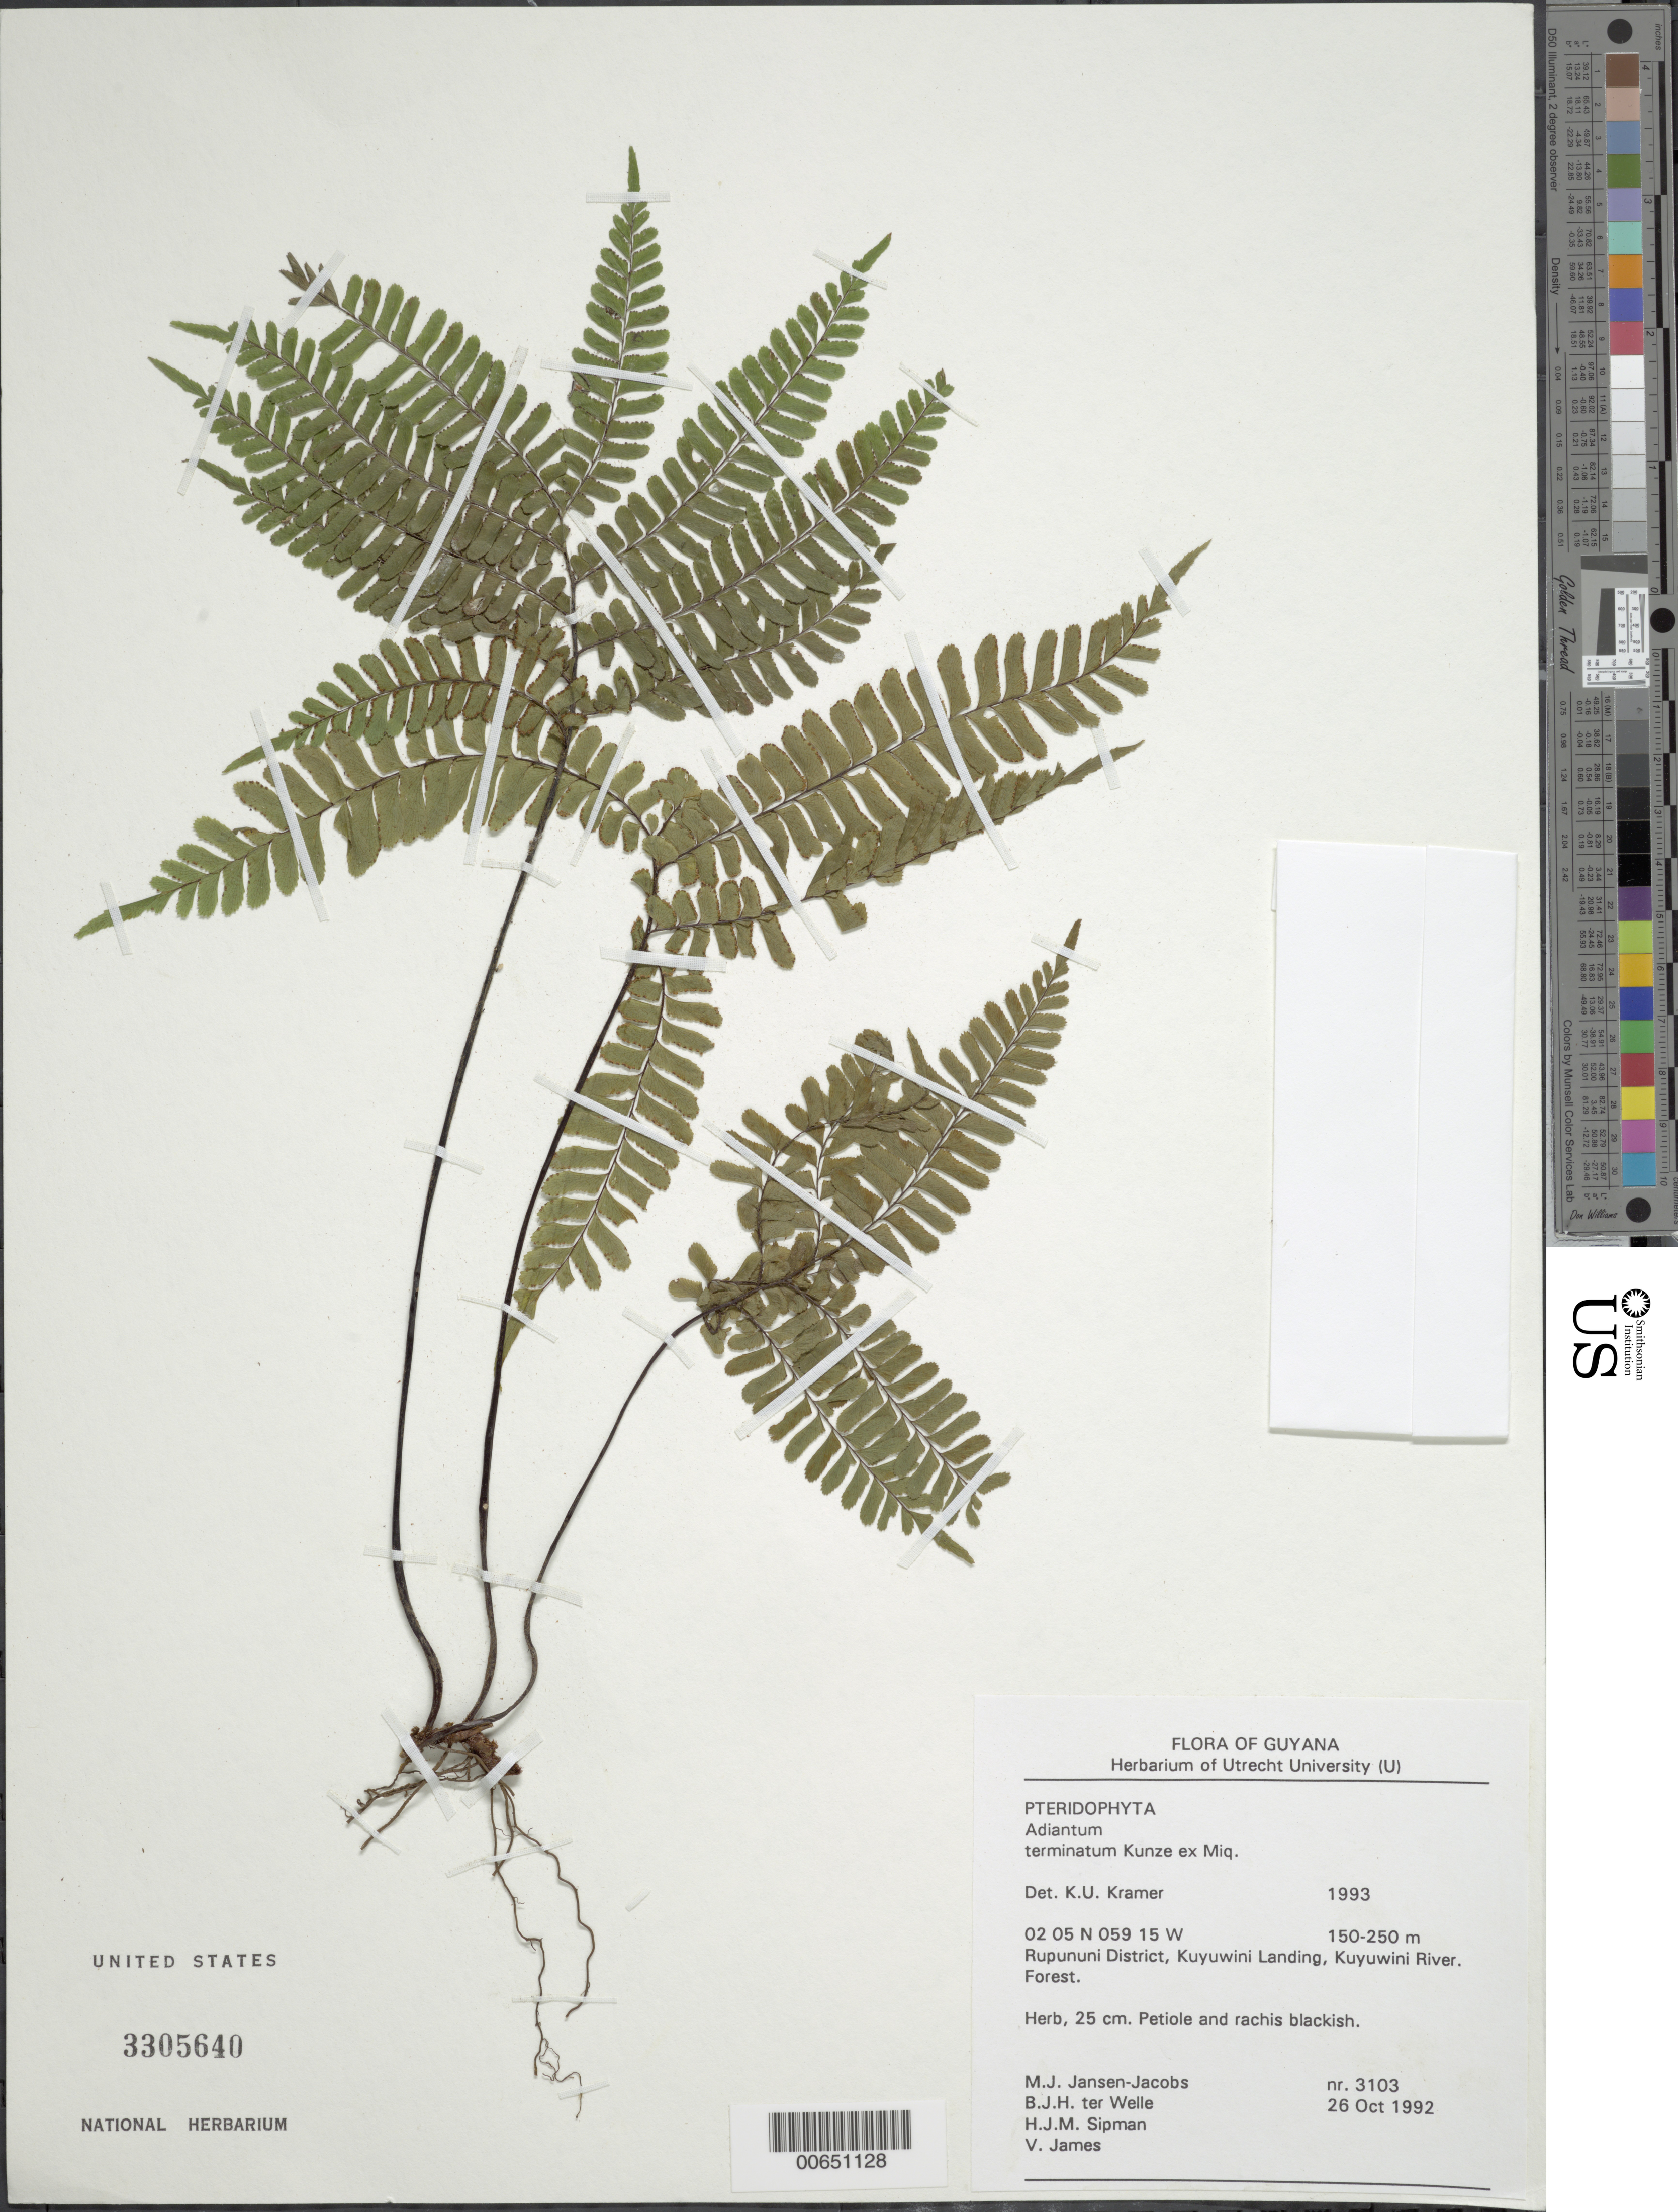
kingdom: Plantae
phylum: Tracheophyta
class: Polypodiopsida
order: Polypodiales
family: Pteridaceae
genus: Adiantum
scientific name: Adiantum terminatum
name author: Kunze ex Miq.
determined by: Kramer, K. U.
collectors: M. J. Jansen-Jacobs, B. Welle, H. J. M. Sipman & V. James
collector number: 3103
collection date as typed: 26-Oct-92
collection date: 1992-10-26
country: Guyana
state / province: U. Takutu-U. Essequibo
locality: Kuyuwini Landing, Kuyuwini River, Rupununi District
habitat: Forest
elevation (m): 150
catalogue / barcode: US 3305640